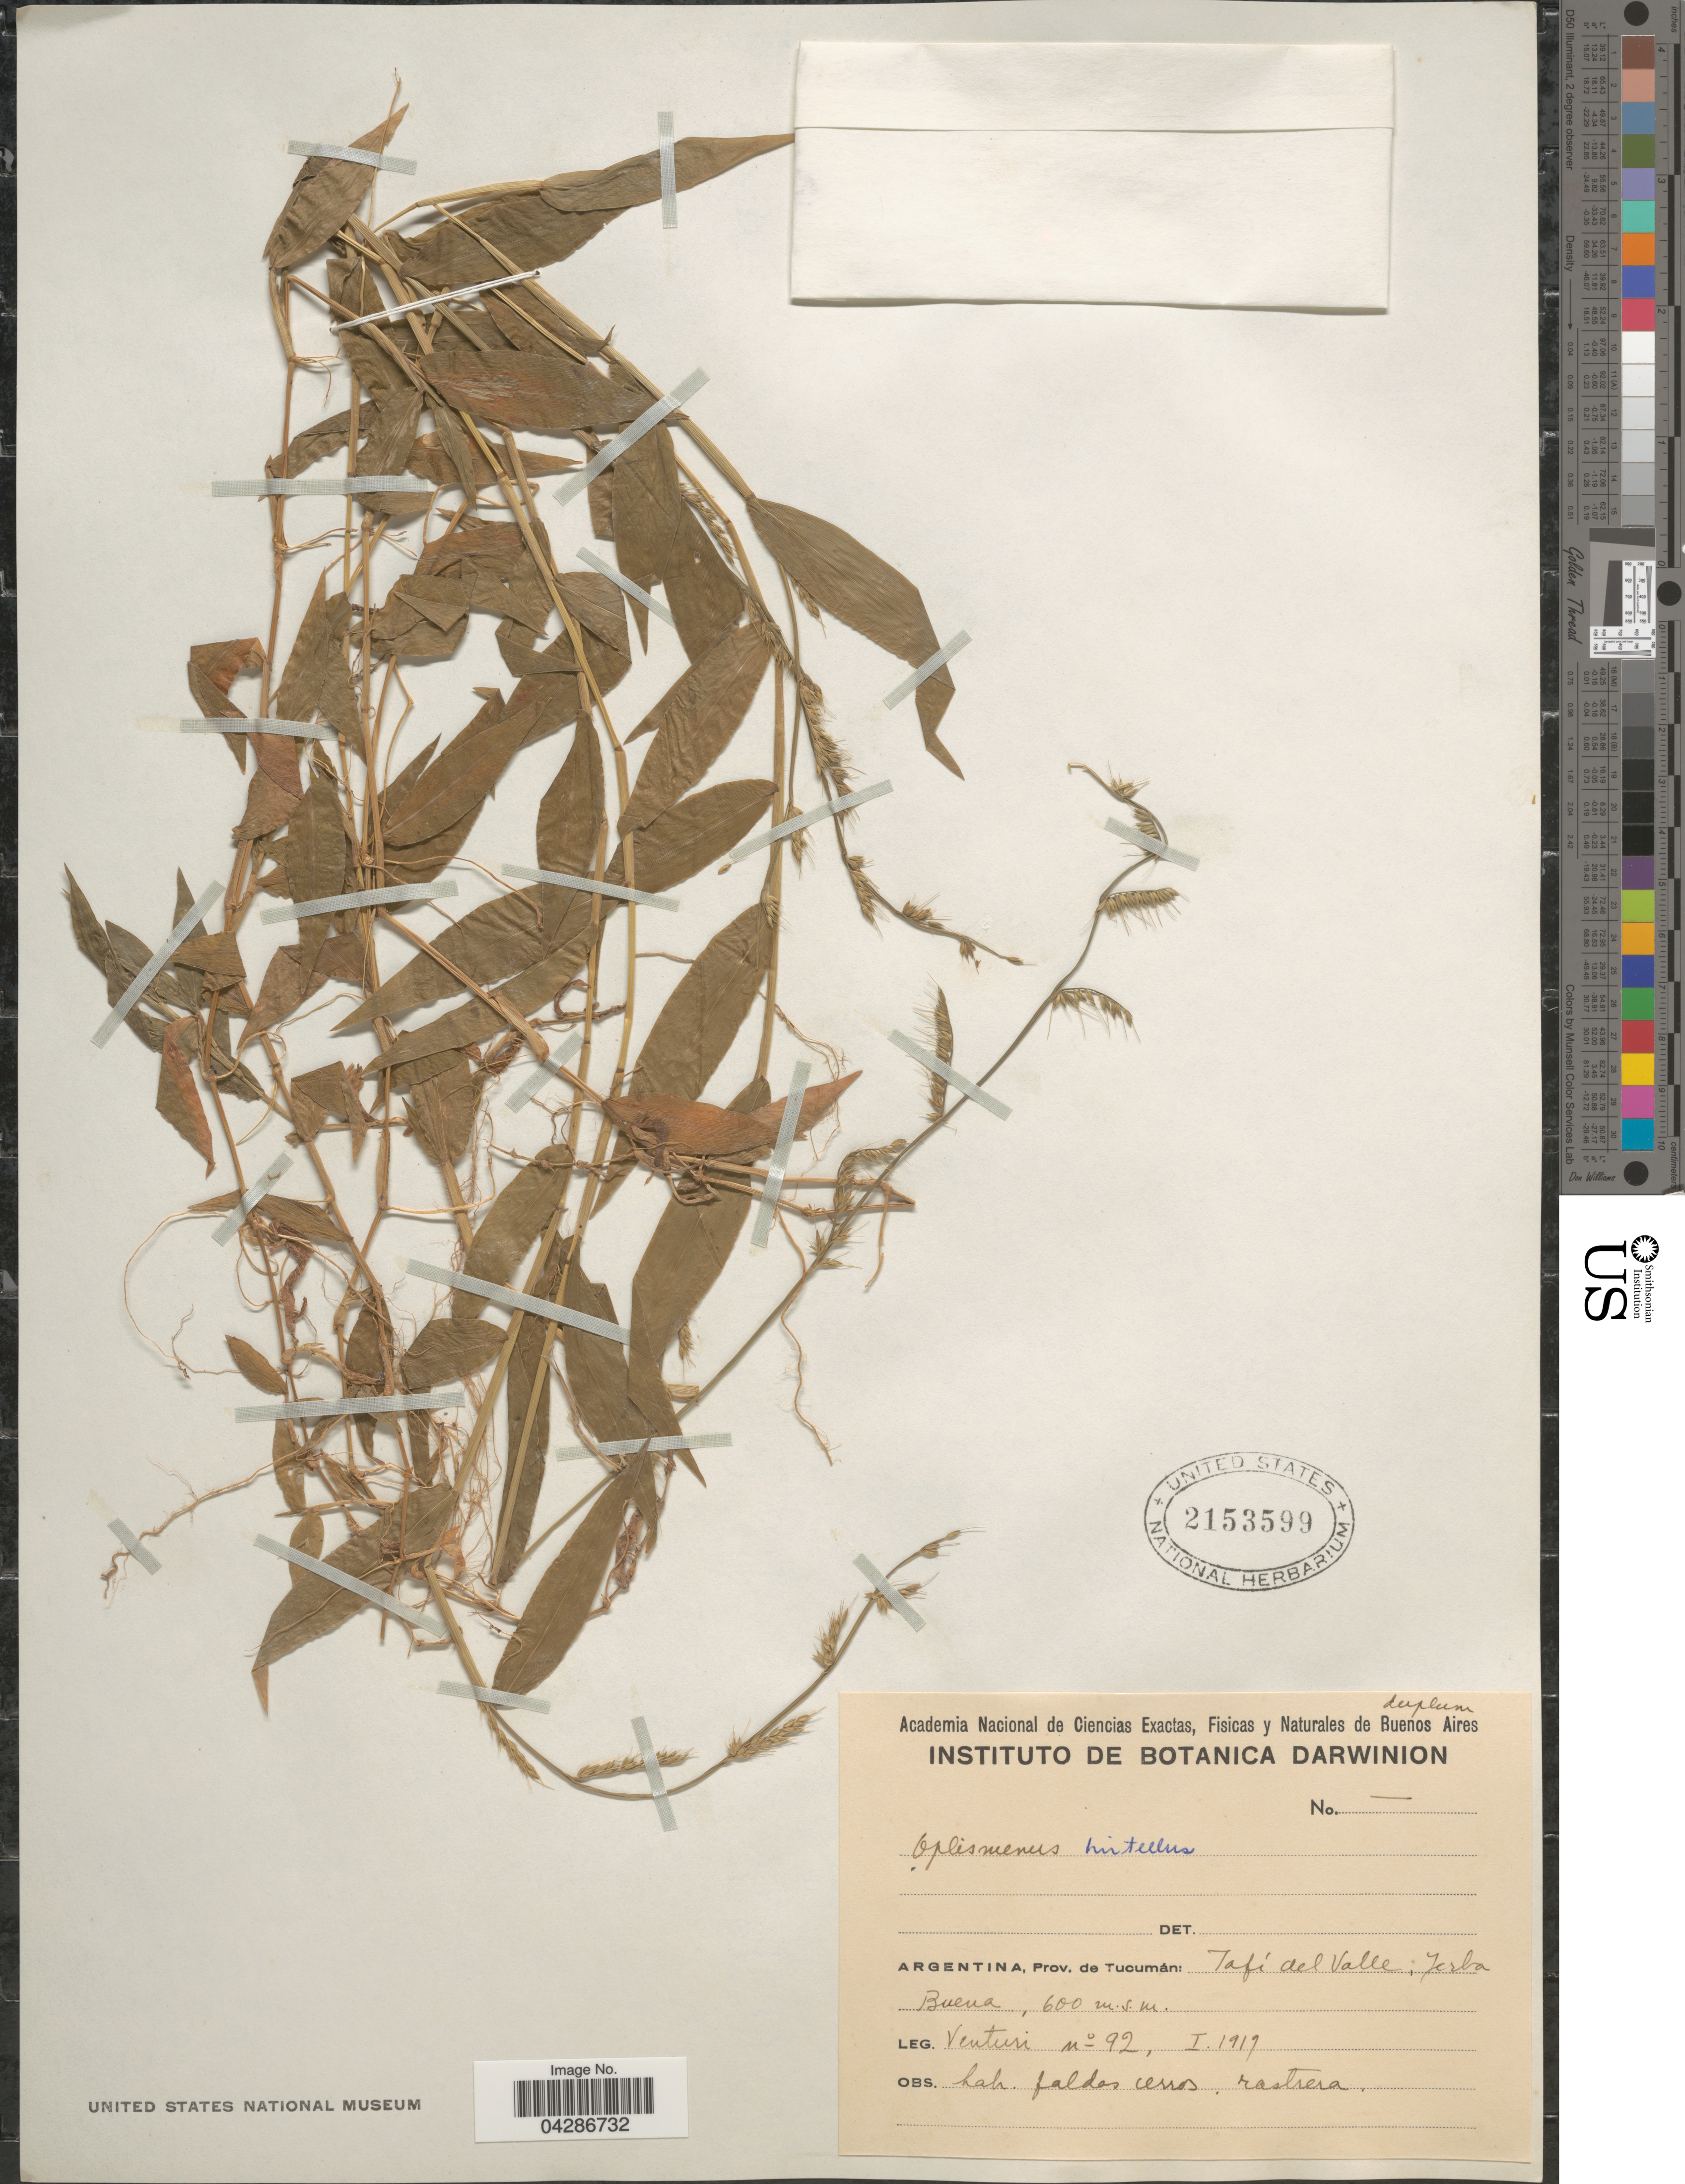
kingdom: Plantae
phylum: Tracheophyta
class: Liliopsida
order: Poales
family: Poaceae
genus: Oplismenus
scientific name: Oplismenus hirtellus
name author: (L.) P. Beauv.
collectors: Venturi, --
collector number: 92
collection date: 1919-01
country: Argentina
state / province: Tucuman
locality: Tafí del Valle; Jerba Buena.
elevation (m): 600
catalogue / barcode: US 2153599